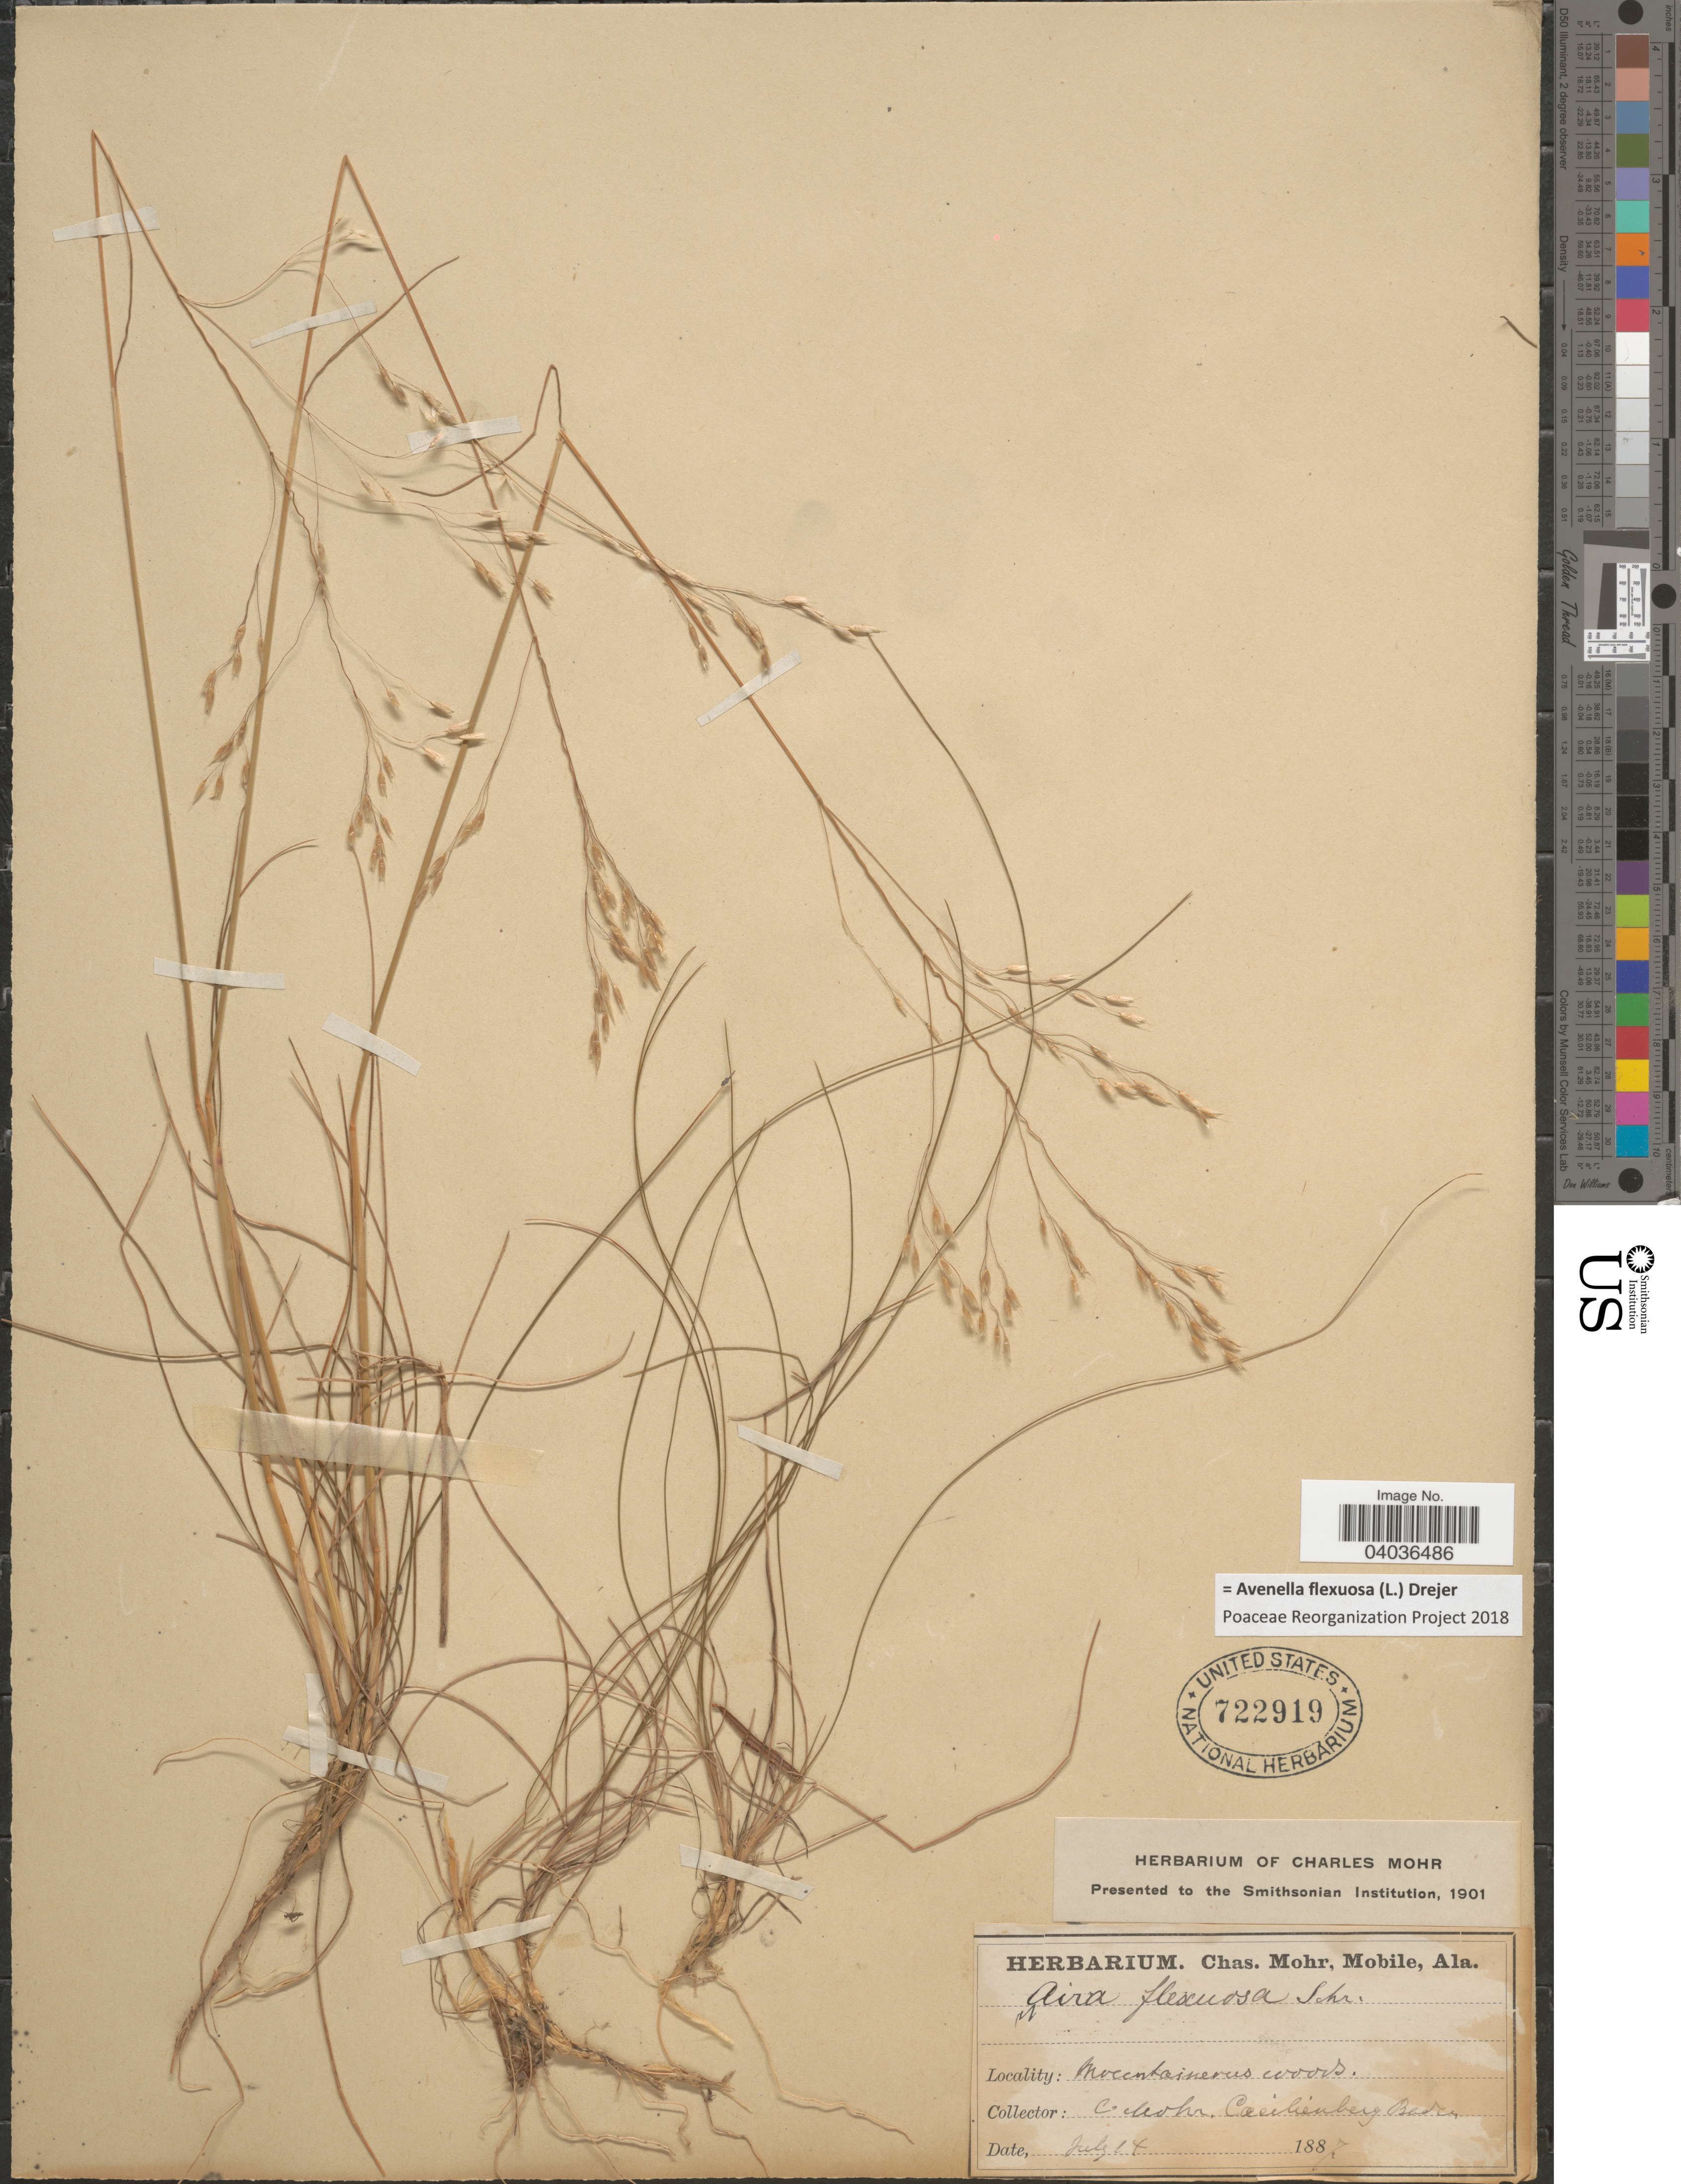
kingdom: Plantae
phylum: Tracheophyta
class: Liliopsida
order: Poales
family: Poaceae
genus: Avenella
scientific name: Avenella flexuosa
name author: (L.) Drejer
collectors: Mohr, C. T. (herbarium)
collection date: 1887-07-14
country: Germany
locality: Mountaineous woods. Baden.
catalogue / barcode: US 722919